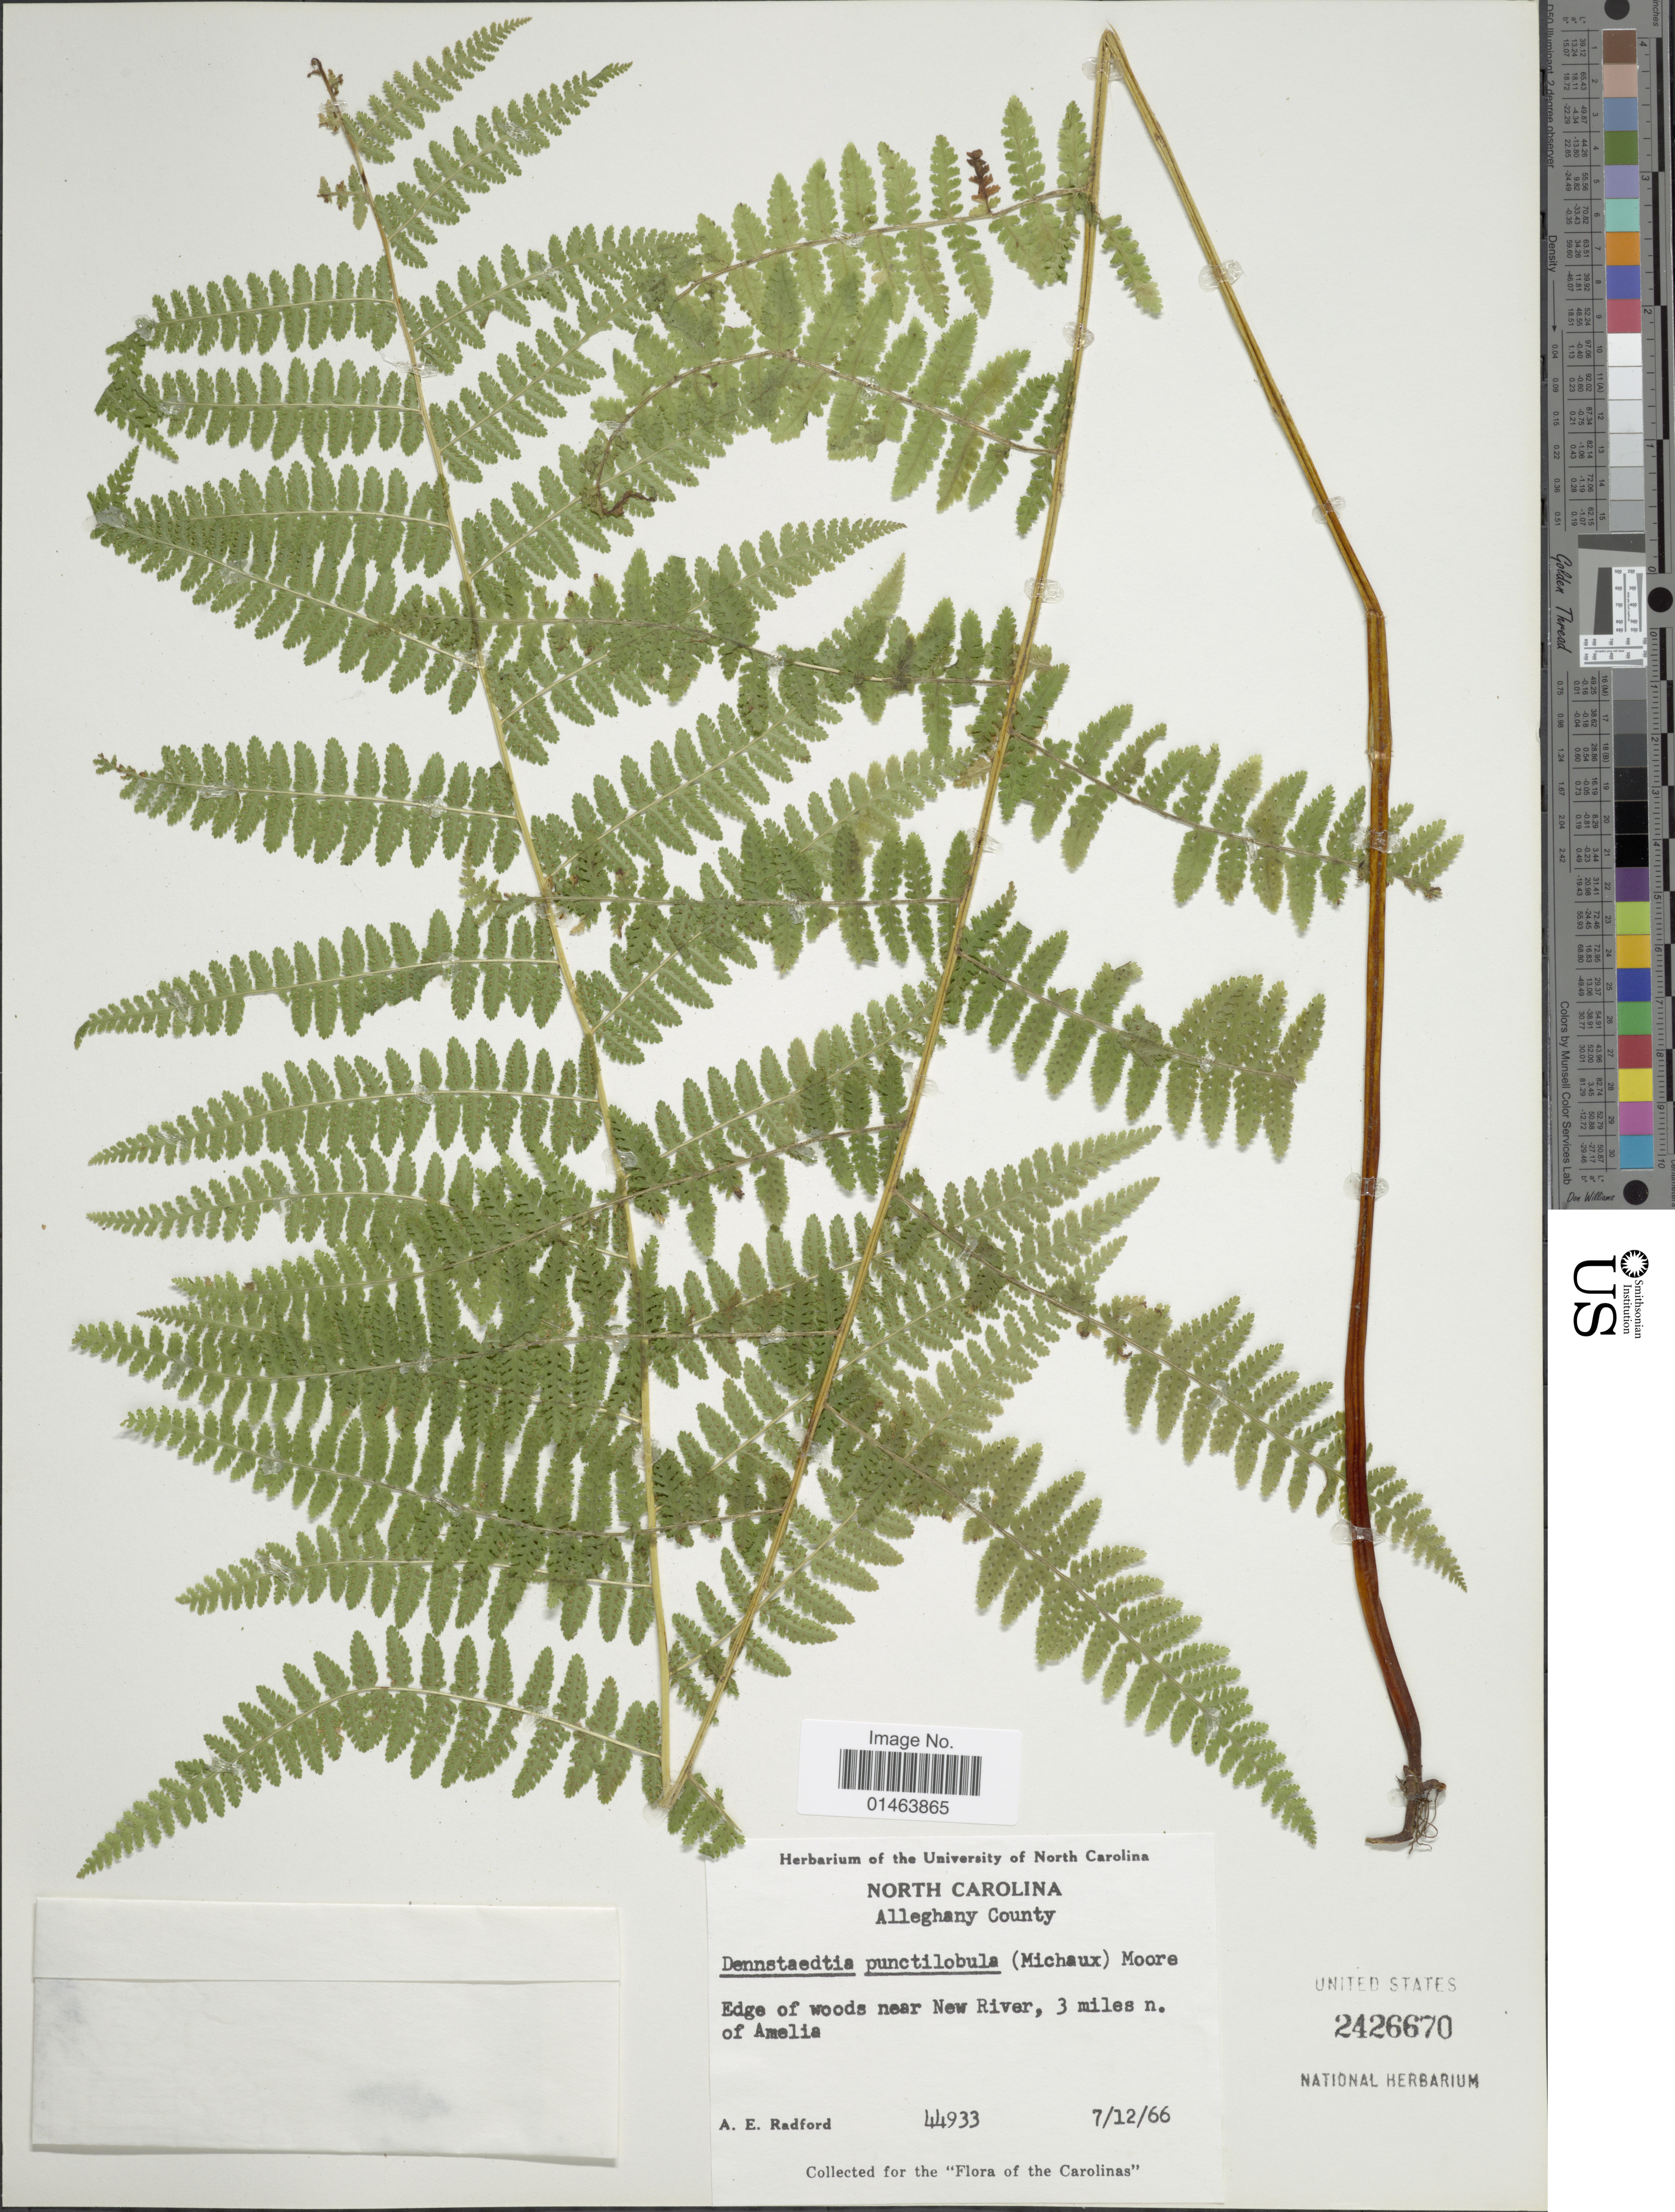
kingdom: Plantae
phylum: Tracheophyta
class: Polypodiopsida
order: Polypodiales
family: Dennstaedtiaceae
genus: Dennstaedtia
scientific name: Dennstaedtia punctilobula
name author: (Michx.) T. Moore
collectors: A. E. Radford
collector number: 44933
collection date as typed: Transcribed d/m/y: 12/7/66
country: United States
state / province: North Carolina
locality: North Carolina, Alleghany County, edge of woods near New River, 3 miles n. of Amelia.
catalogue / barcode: US 2426670